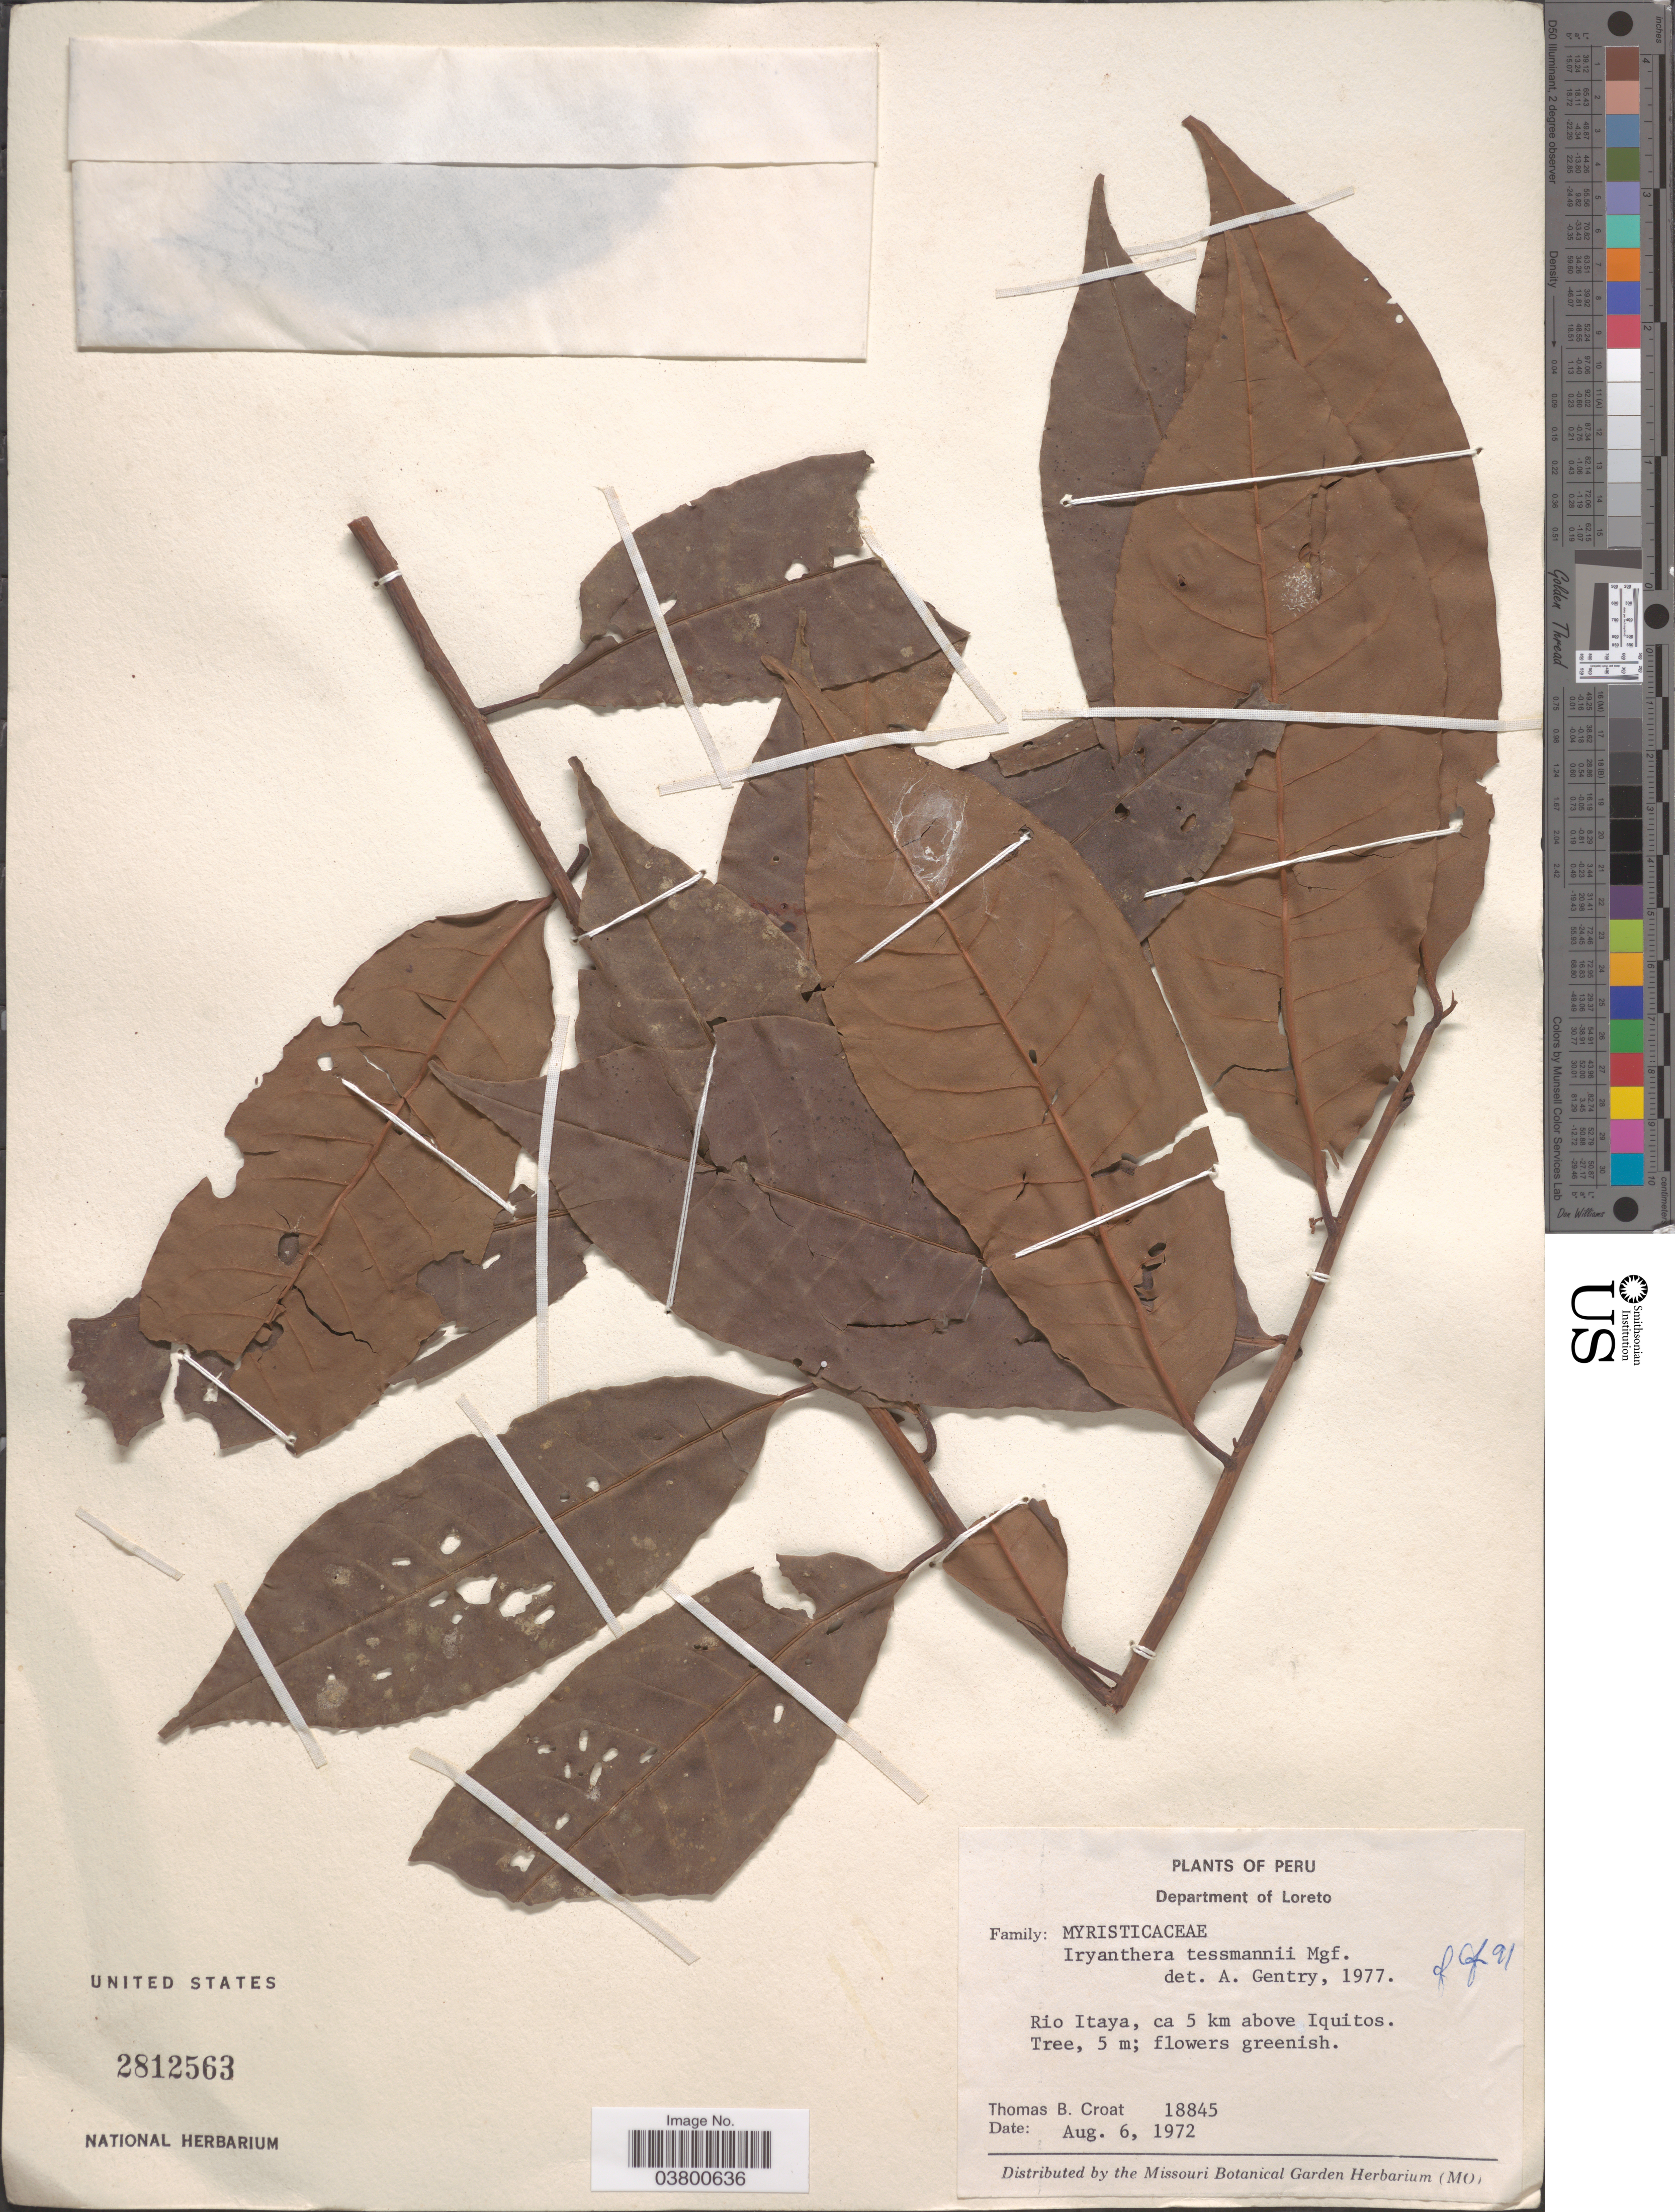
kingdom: Plantae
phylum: Tracheophyta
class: Magnoliopsida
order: Magnoliales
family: Myristicaceae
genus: Iryanthera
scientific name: Iryanthera tessmannii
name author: Markgr.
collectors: T. B. Croat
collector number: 18845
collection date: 1972-08-06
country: Peru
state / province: Loreto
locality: Department of Loreto. Rio Itaya, ca 5 km above Iquitos.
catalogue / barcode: US 2812563